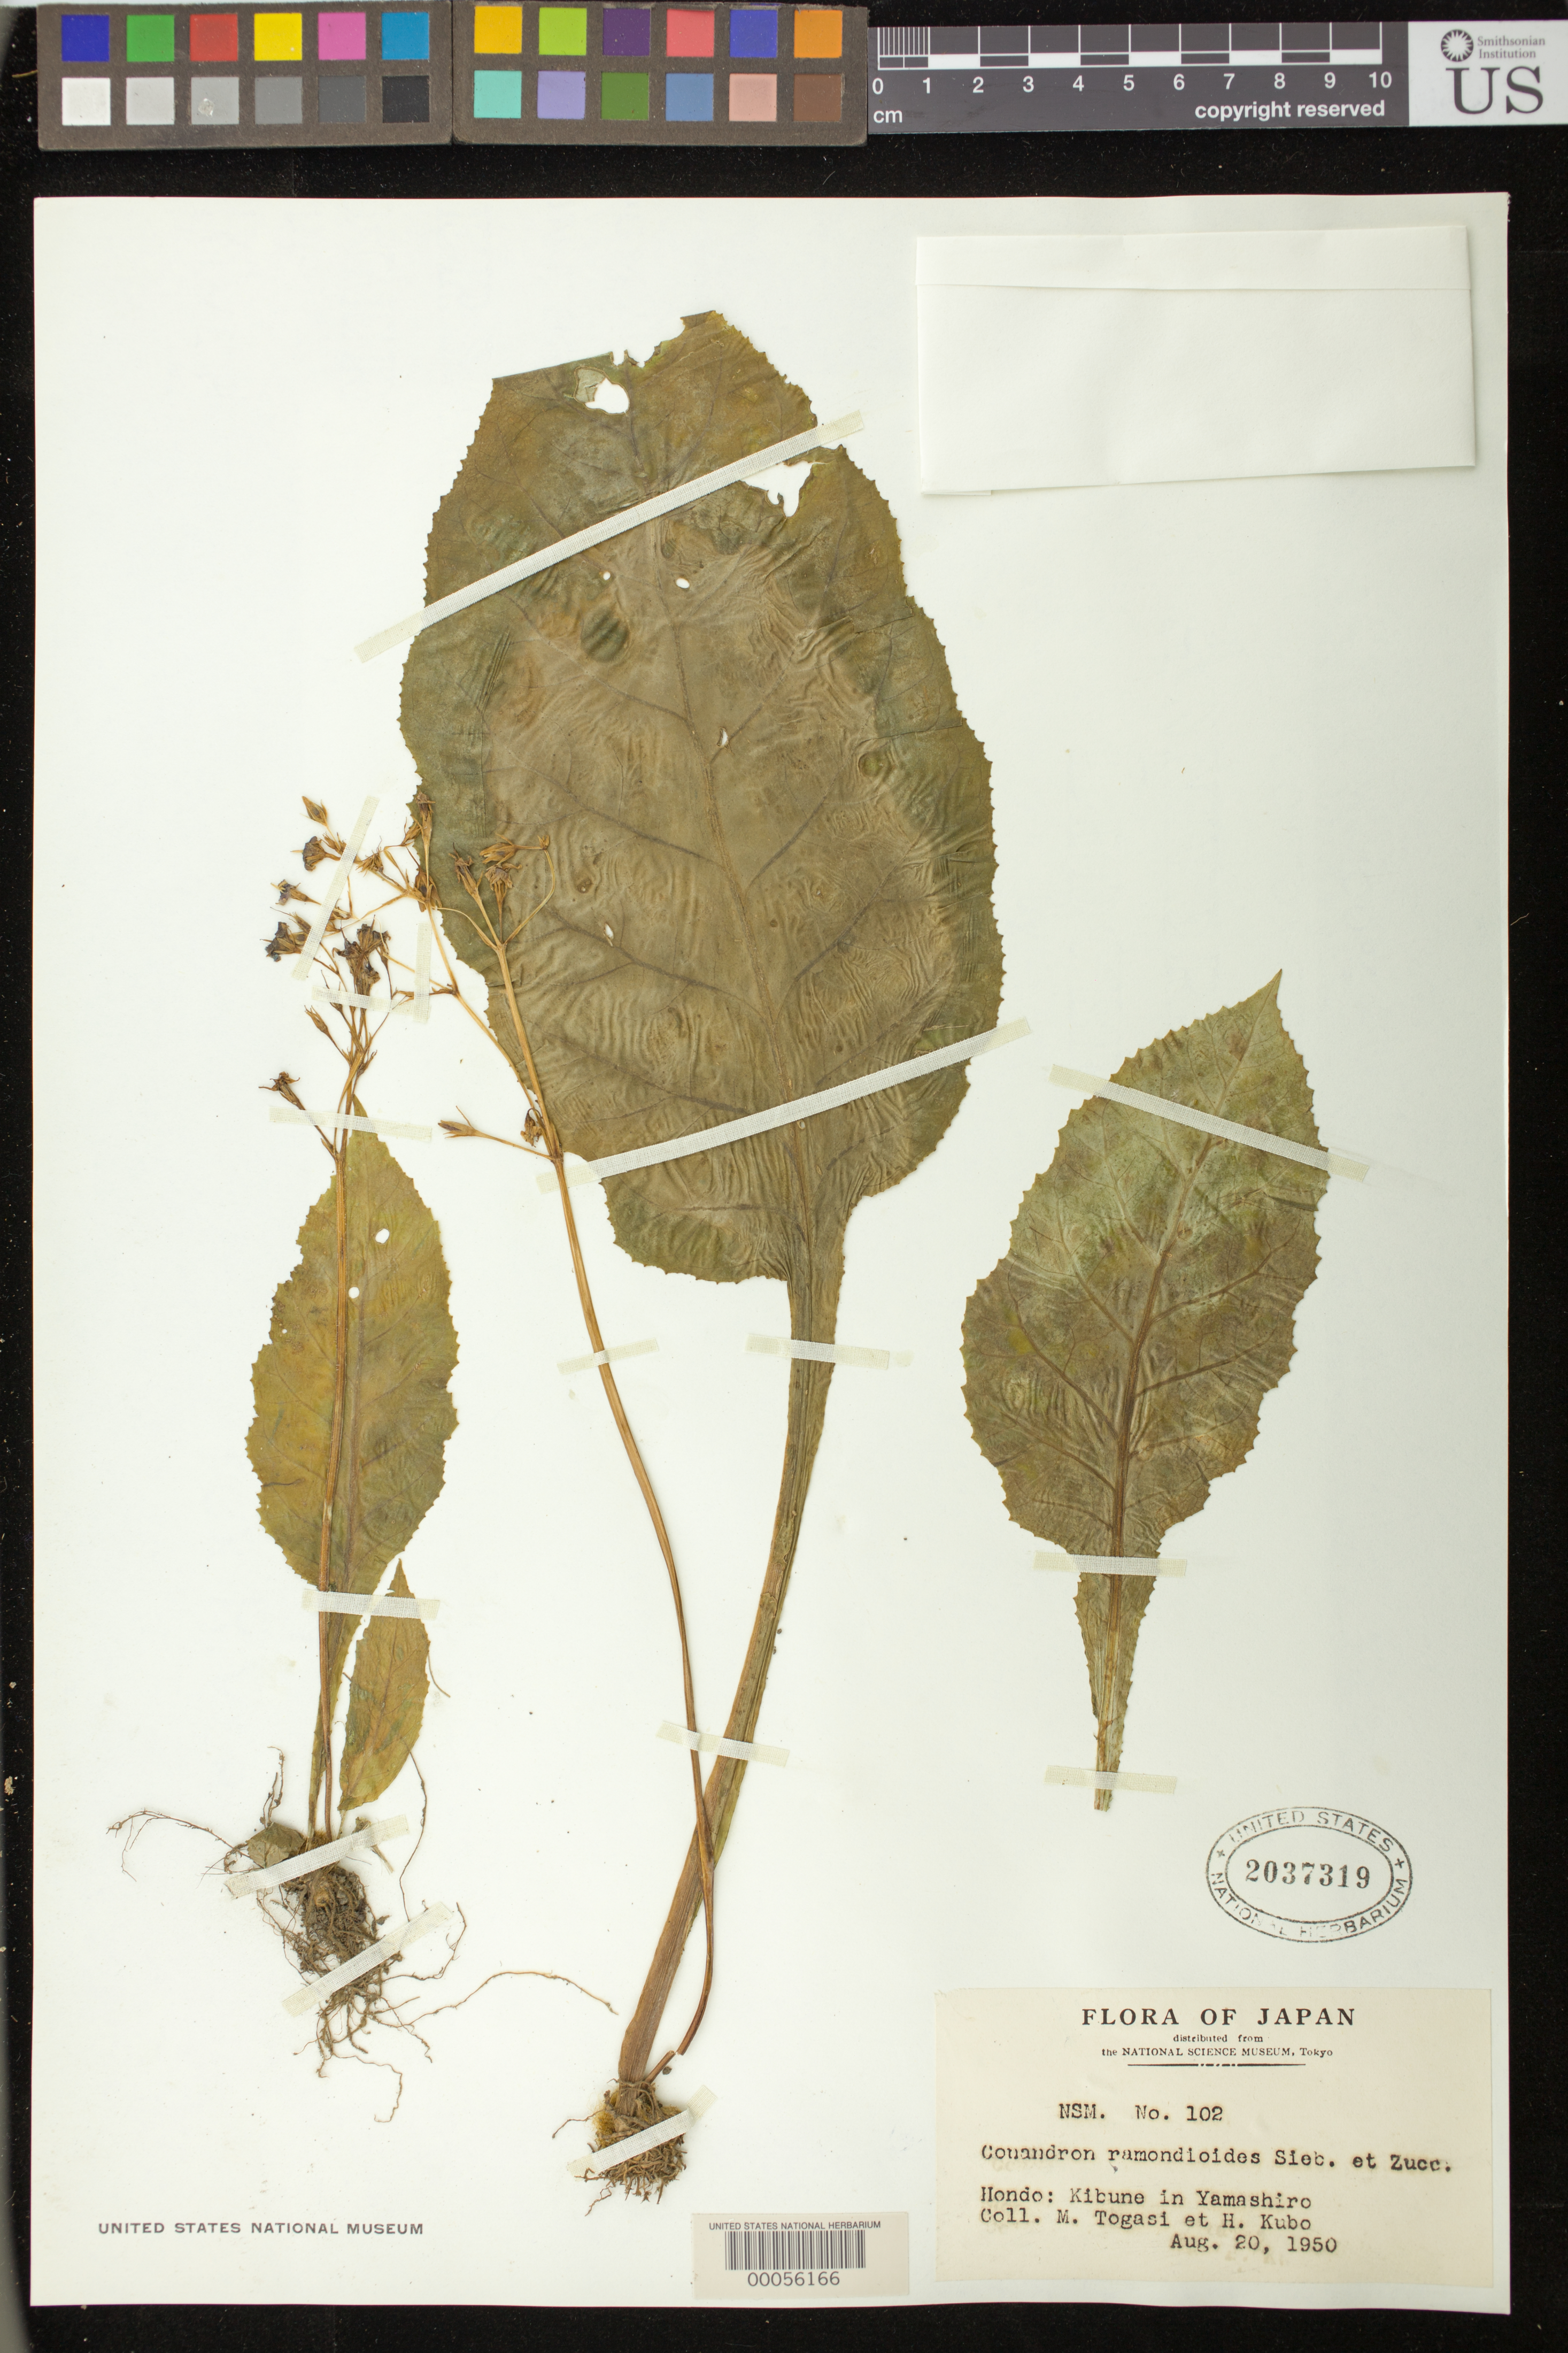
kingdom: Plantae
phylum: Tracheophyta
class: Magnoliopsida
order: Lamiales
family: Gesneriaceae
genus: Conandron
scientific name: Conandron ramondioides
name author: Siebold & Zucc.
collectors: M. Togasi & H. Kubo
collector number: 102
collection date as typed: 20 Aug 1950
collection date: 1950-08-20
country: Japan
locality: Hondo, kibune in yamashiro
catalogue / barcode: US 2037319